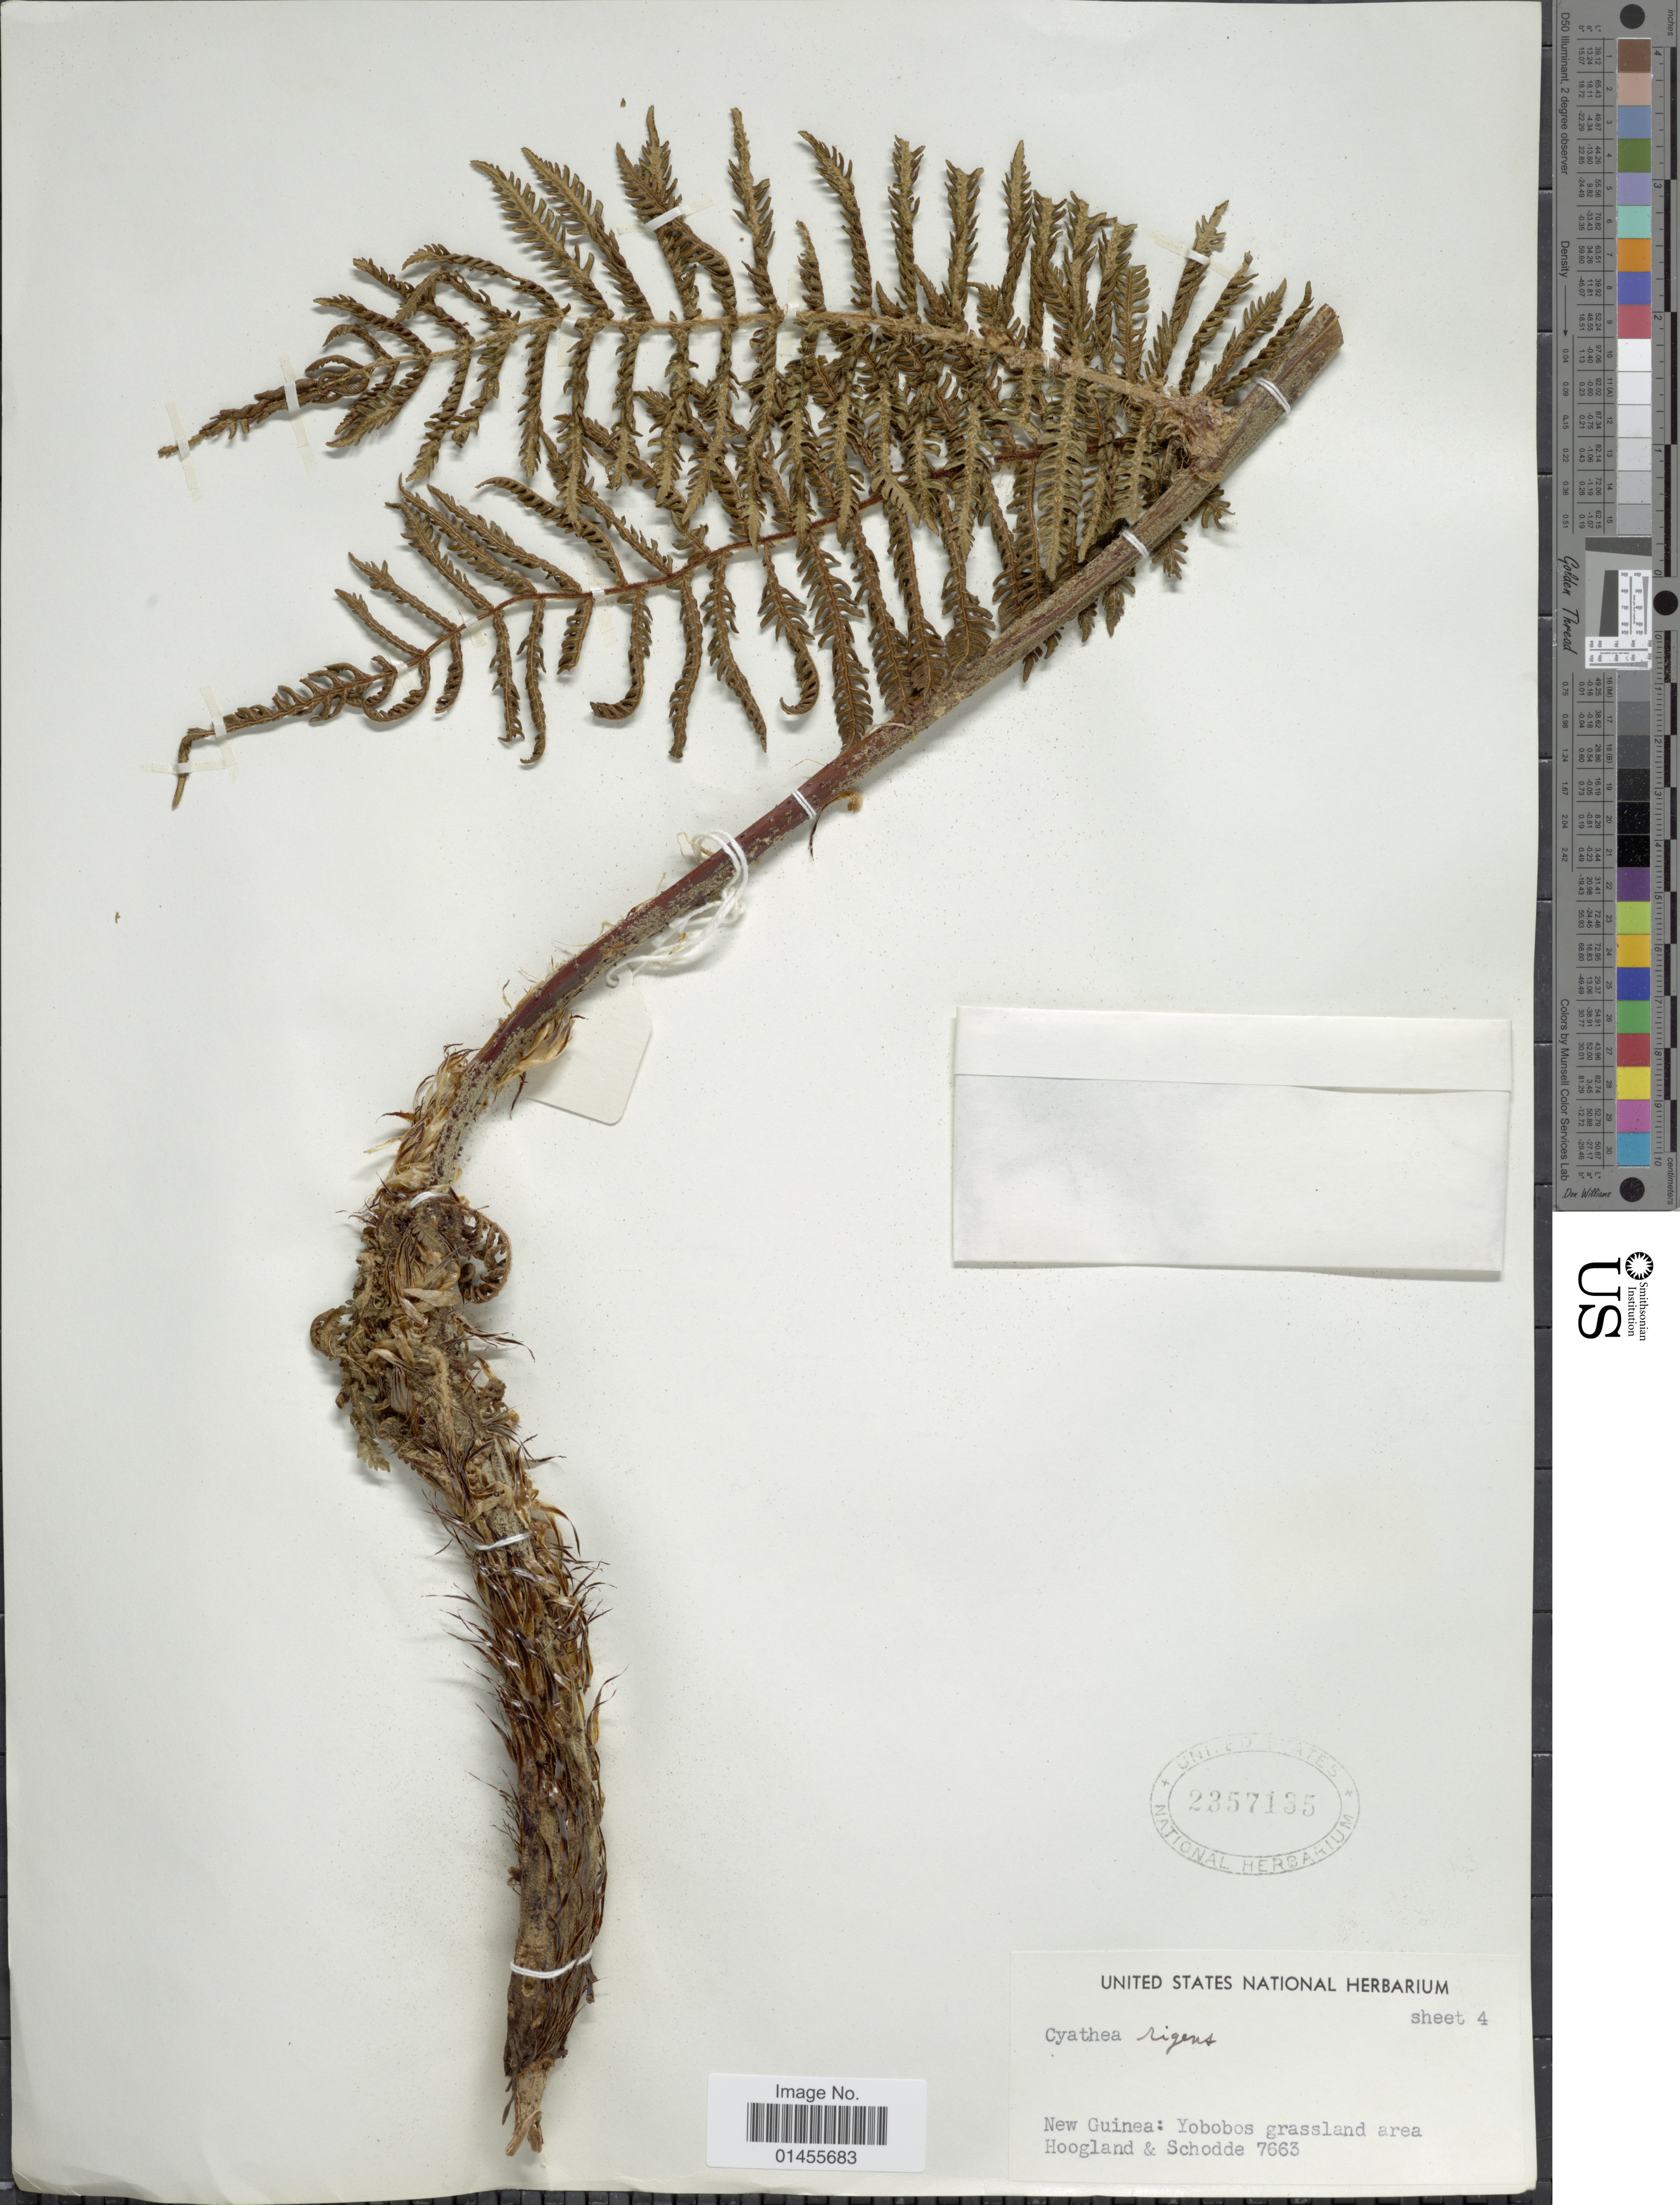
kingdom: Plantae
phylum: Tracheophyta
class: Polypodiopsida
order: Cyatheales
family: Cyatheaceae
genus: Alsophila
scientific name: Alsophila rigens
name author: (Rosenst.) R.M. Tryon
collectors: R. D. Hoogland & R. Schodde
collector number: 7663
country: Papua New Guinea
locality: New Guinea: Yobobos grassland area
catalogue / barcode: US 2357135